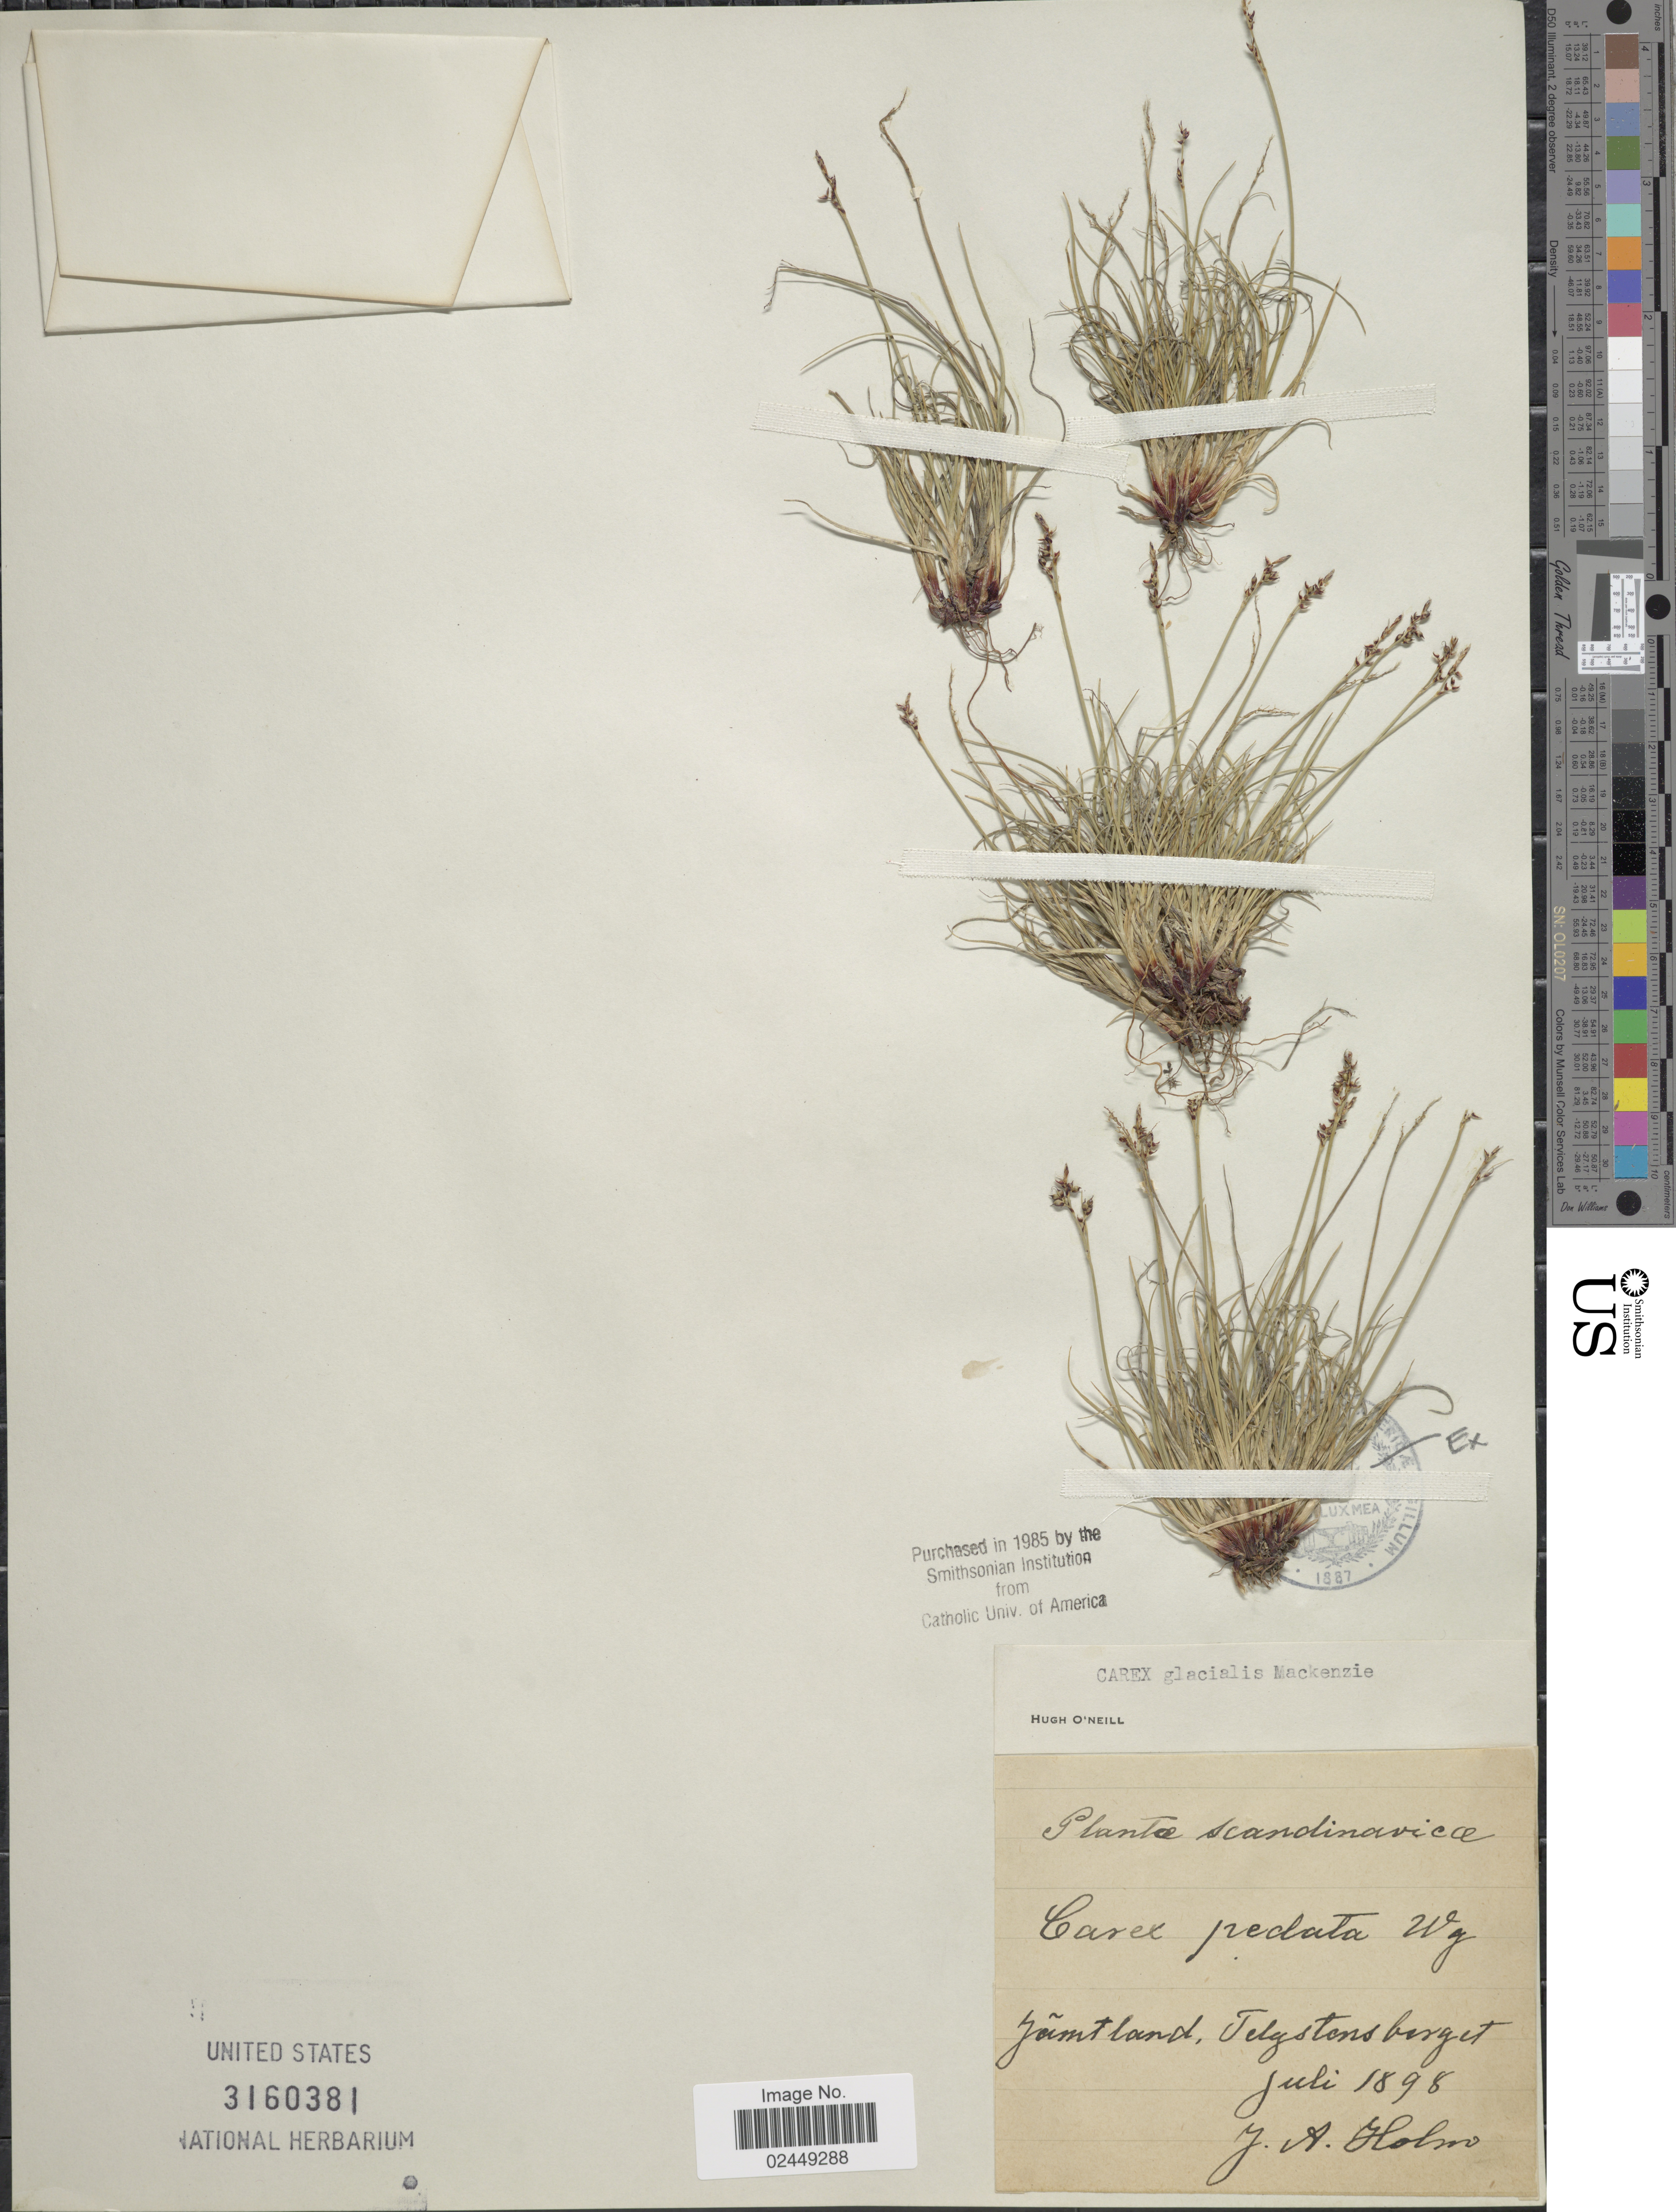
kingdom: Plantae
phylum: Tracheophyta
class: Liliopsida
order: Poales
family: Cyperaceae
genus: Carex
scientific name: Carex glacialis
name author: Mack.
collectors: J. Holm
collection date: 1898-07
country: Sweden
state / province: Jämtland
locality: Scandinavicae, Jemtland, Telgstensberget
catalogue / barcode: US 3160381